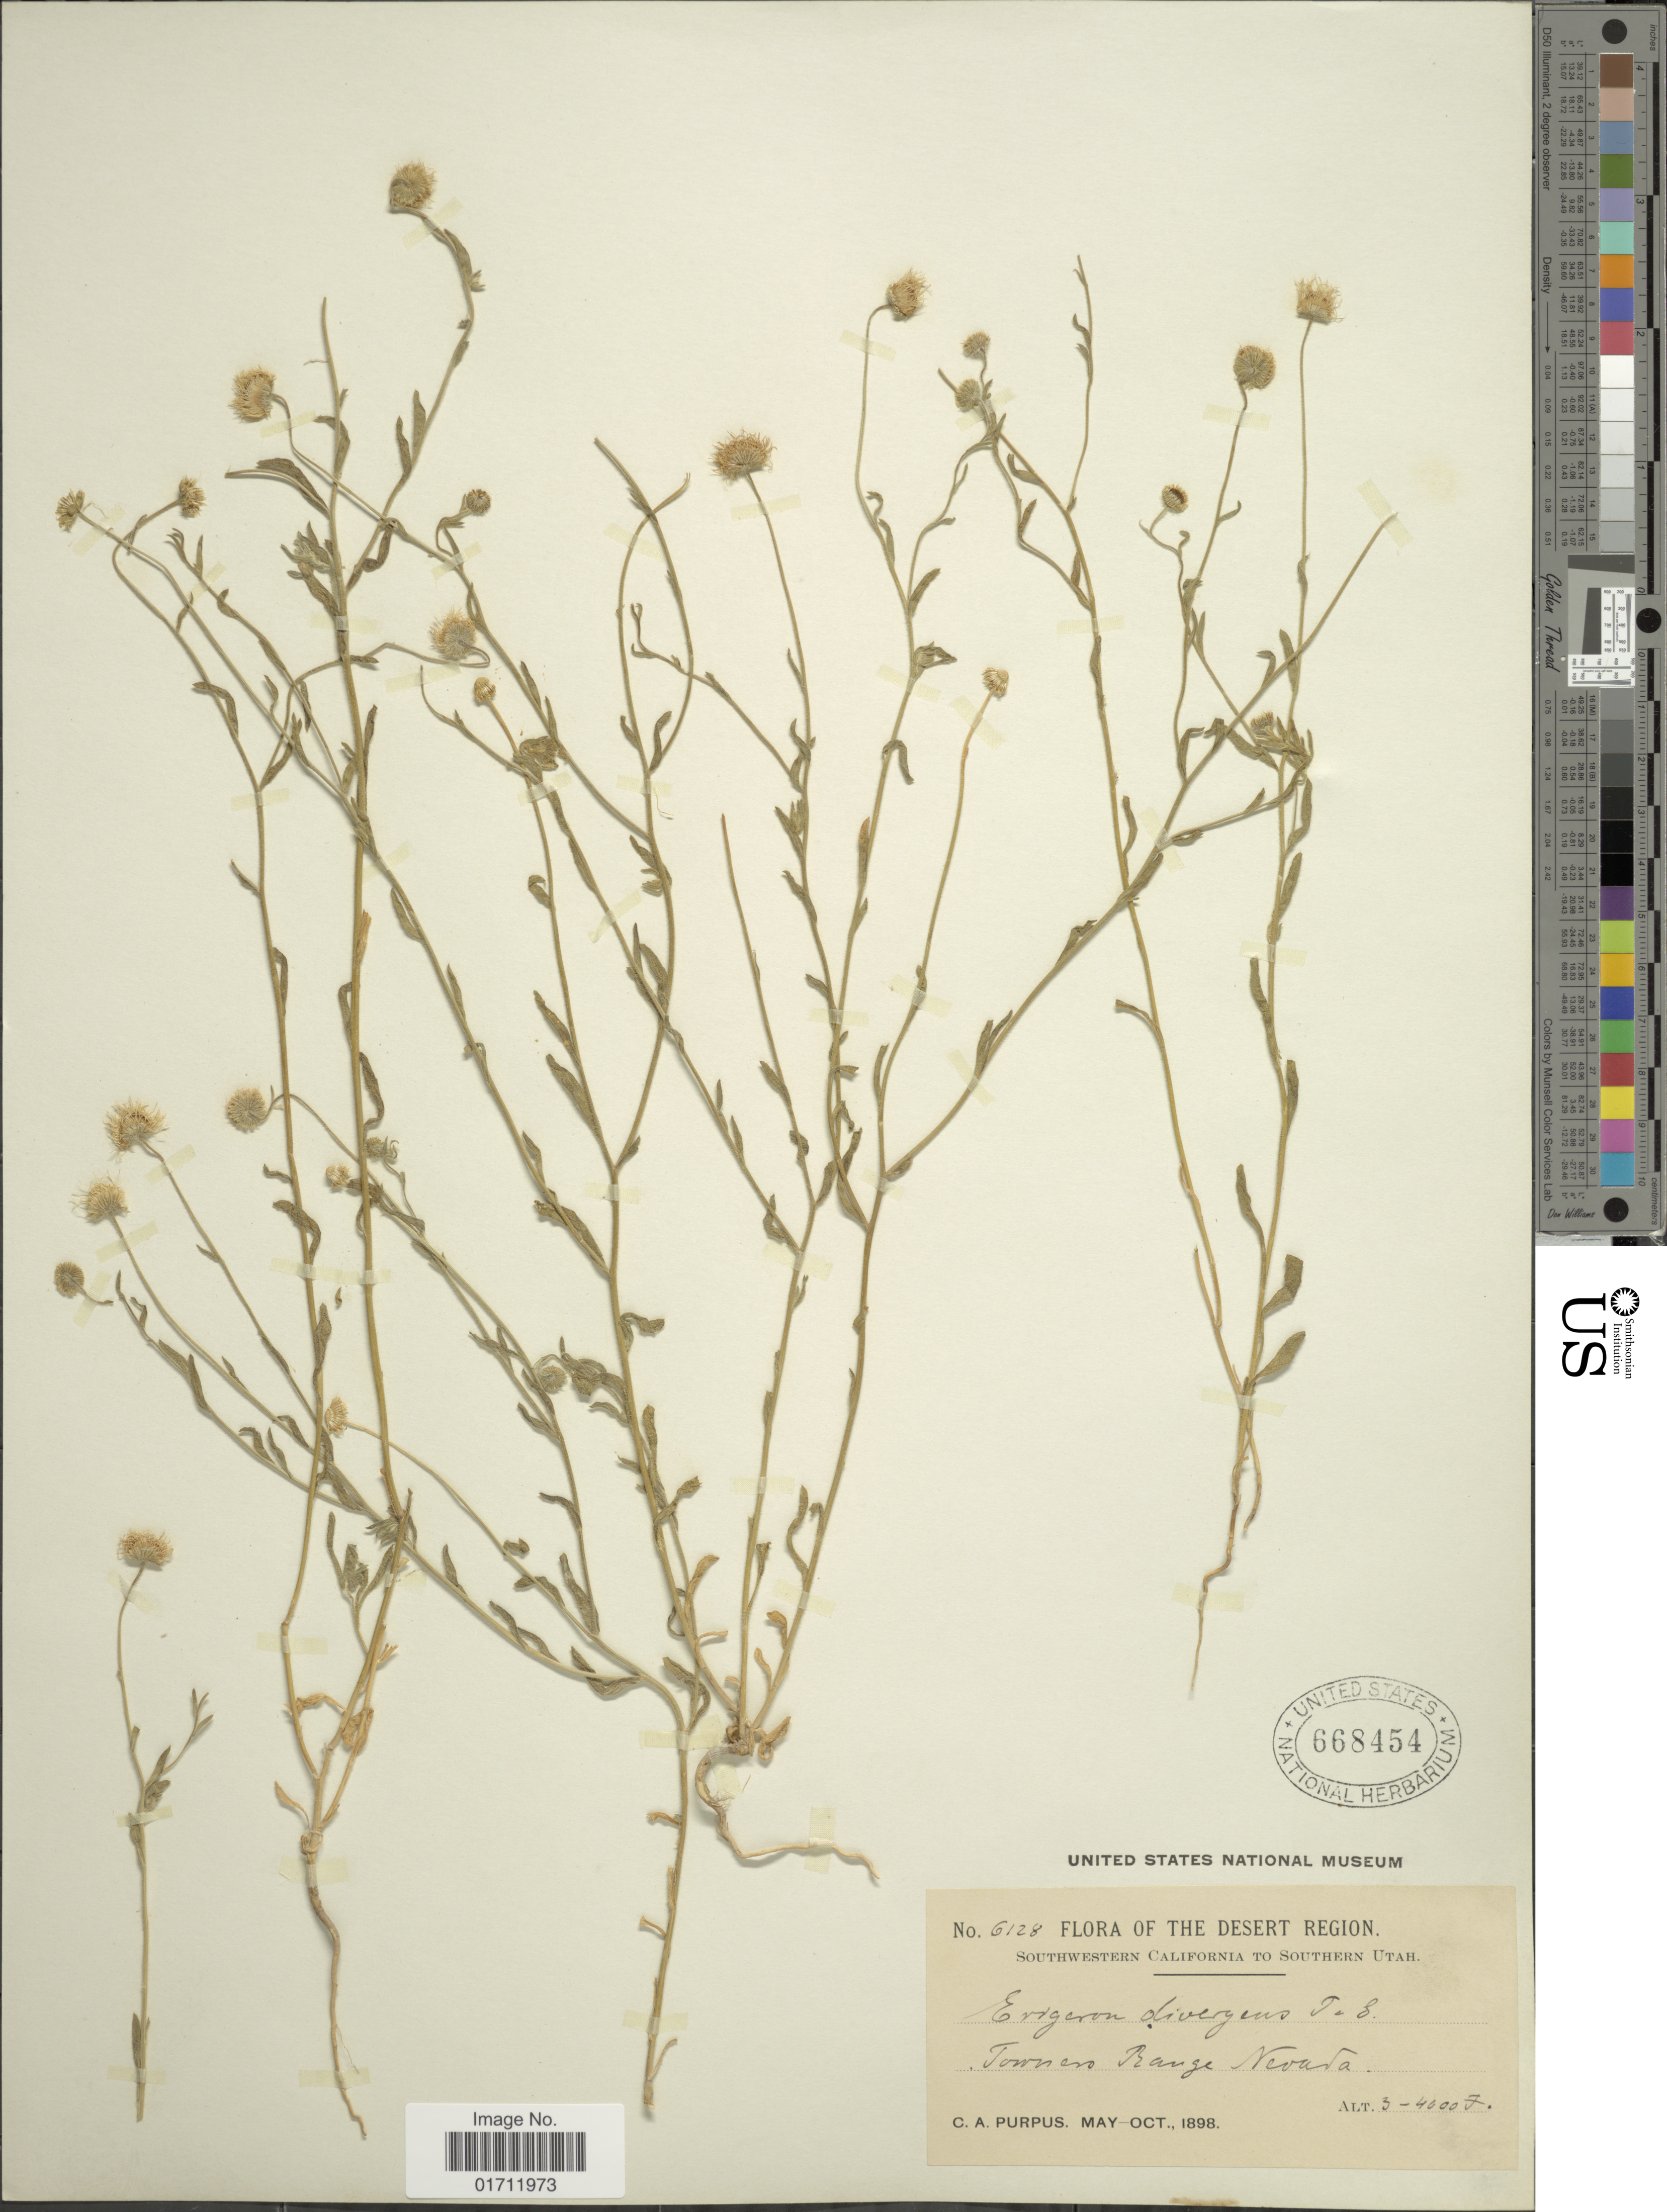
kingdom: Plantae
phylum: Tracheophyta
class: Magnoliopsida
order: Asterales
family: Asteraceae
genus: Erigeron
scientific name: Erigeron divergens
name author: Torr. & A. Gray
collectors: C. A. Purpus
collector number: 6128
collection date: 1898-05/1898-10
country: United States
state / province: Nevada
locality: The Desert Region, Townman Range.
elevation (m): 914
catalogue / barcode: US 668454